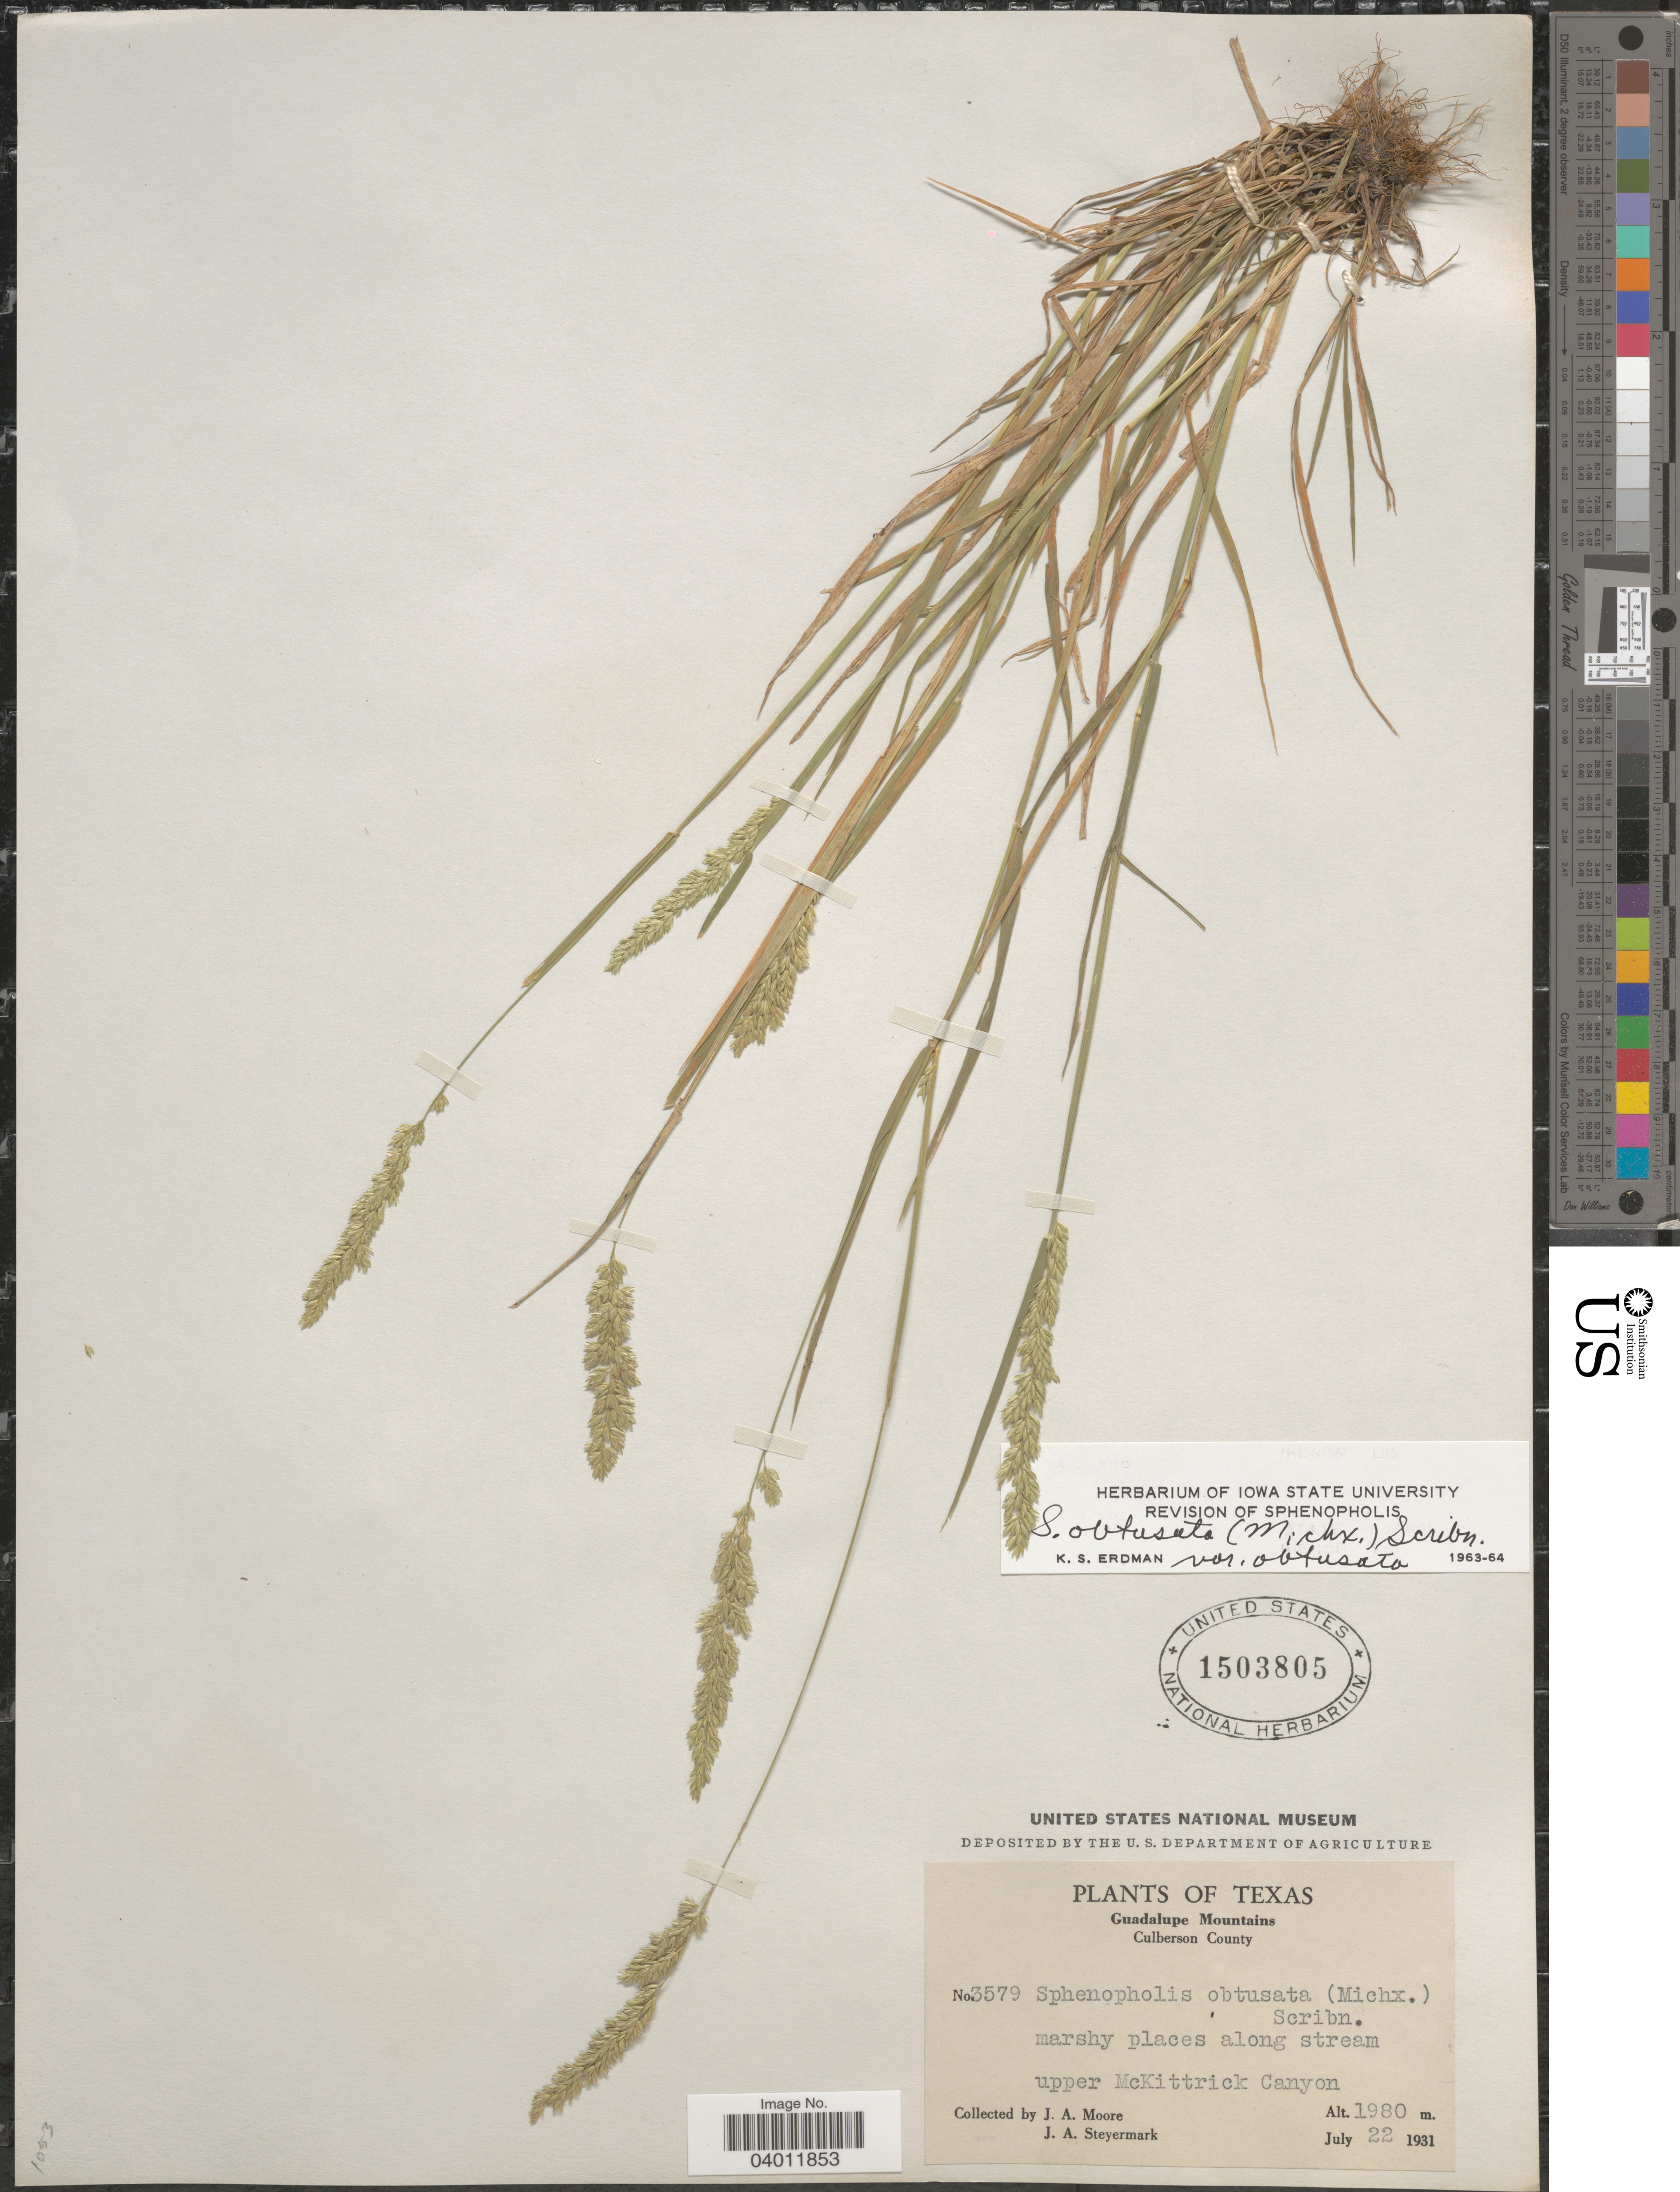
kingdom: Plantae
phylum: Tracheophyta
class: Liliopsida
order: Poales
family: Poaceae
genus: Sphenopholis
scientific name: Sphenopholis obtusata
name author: (Michx.) Scribn.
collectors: J. A. Moore & J. Steyermark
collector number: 3579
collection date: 1931-07-22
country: United States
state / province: Texas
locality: Guadalupe Mountains. Culberson County. Upper McKittrick Canyon.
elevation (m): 1980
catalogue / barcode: US 1503805